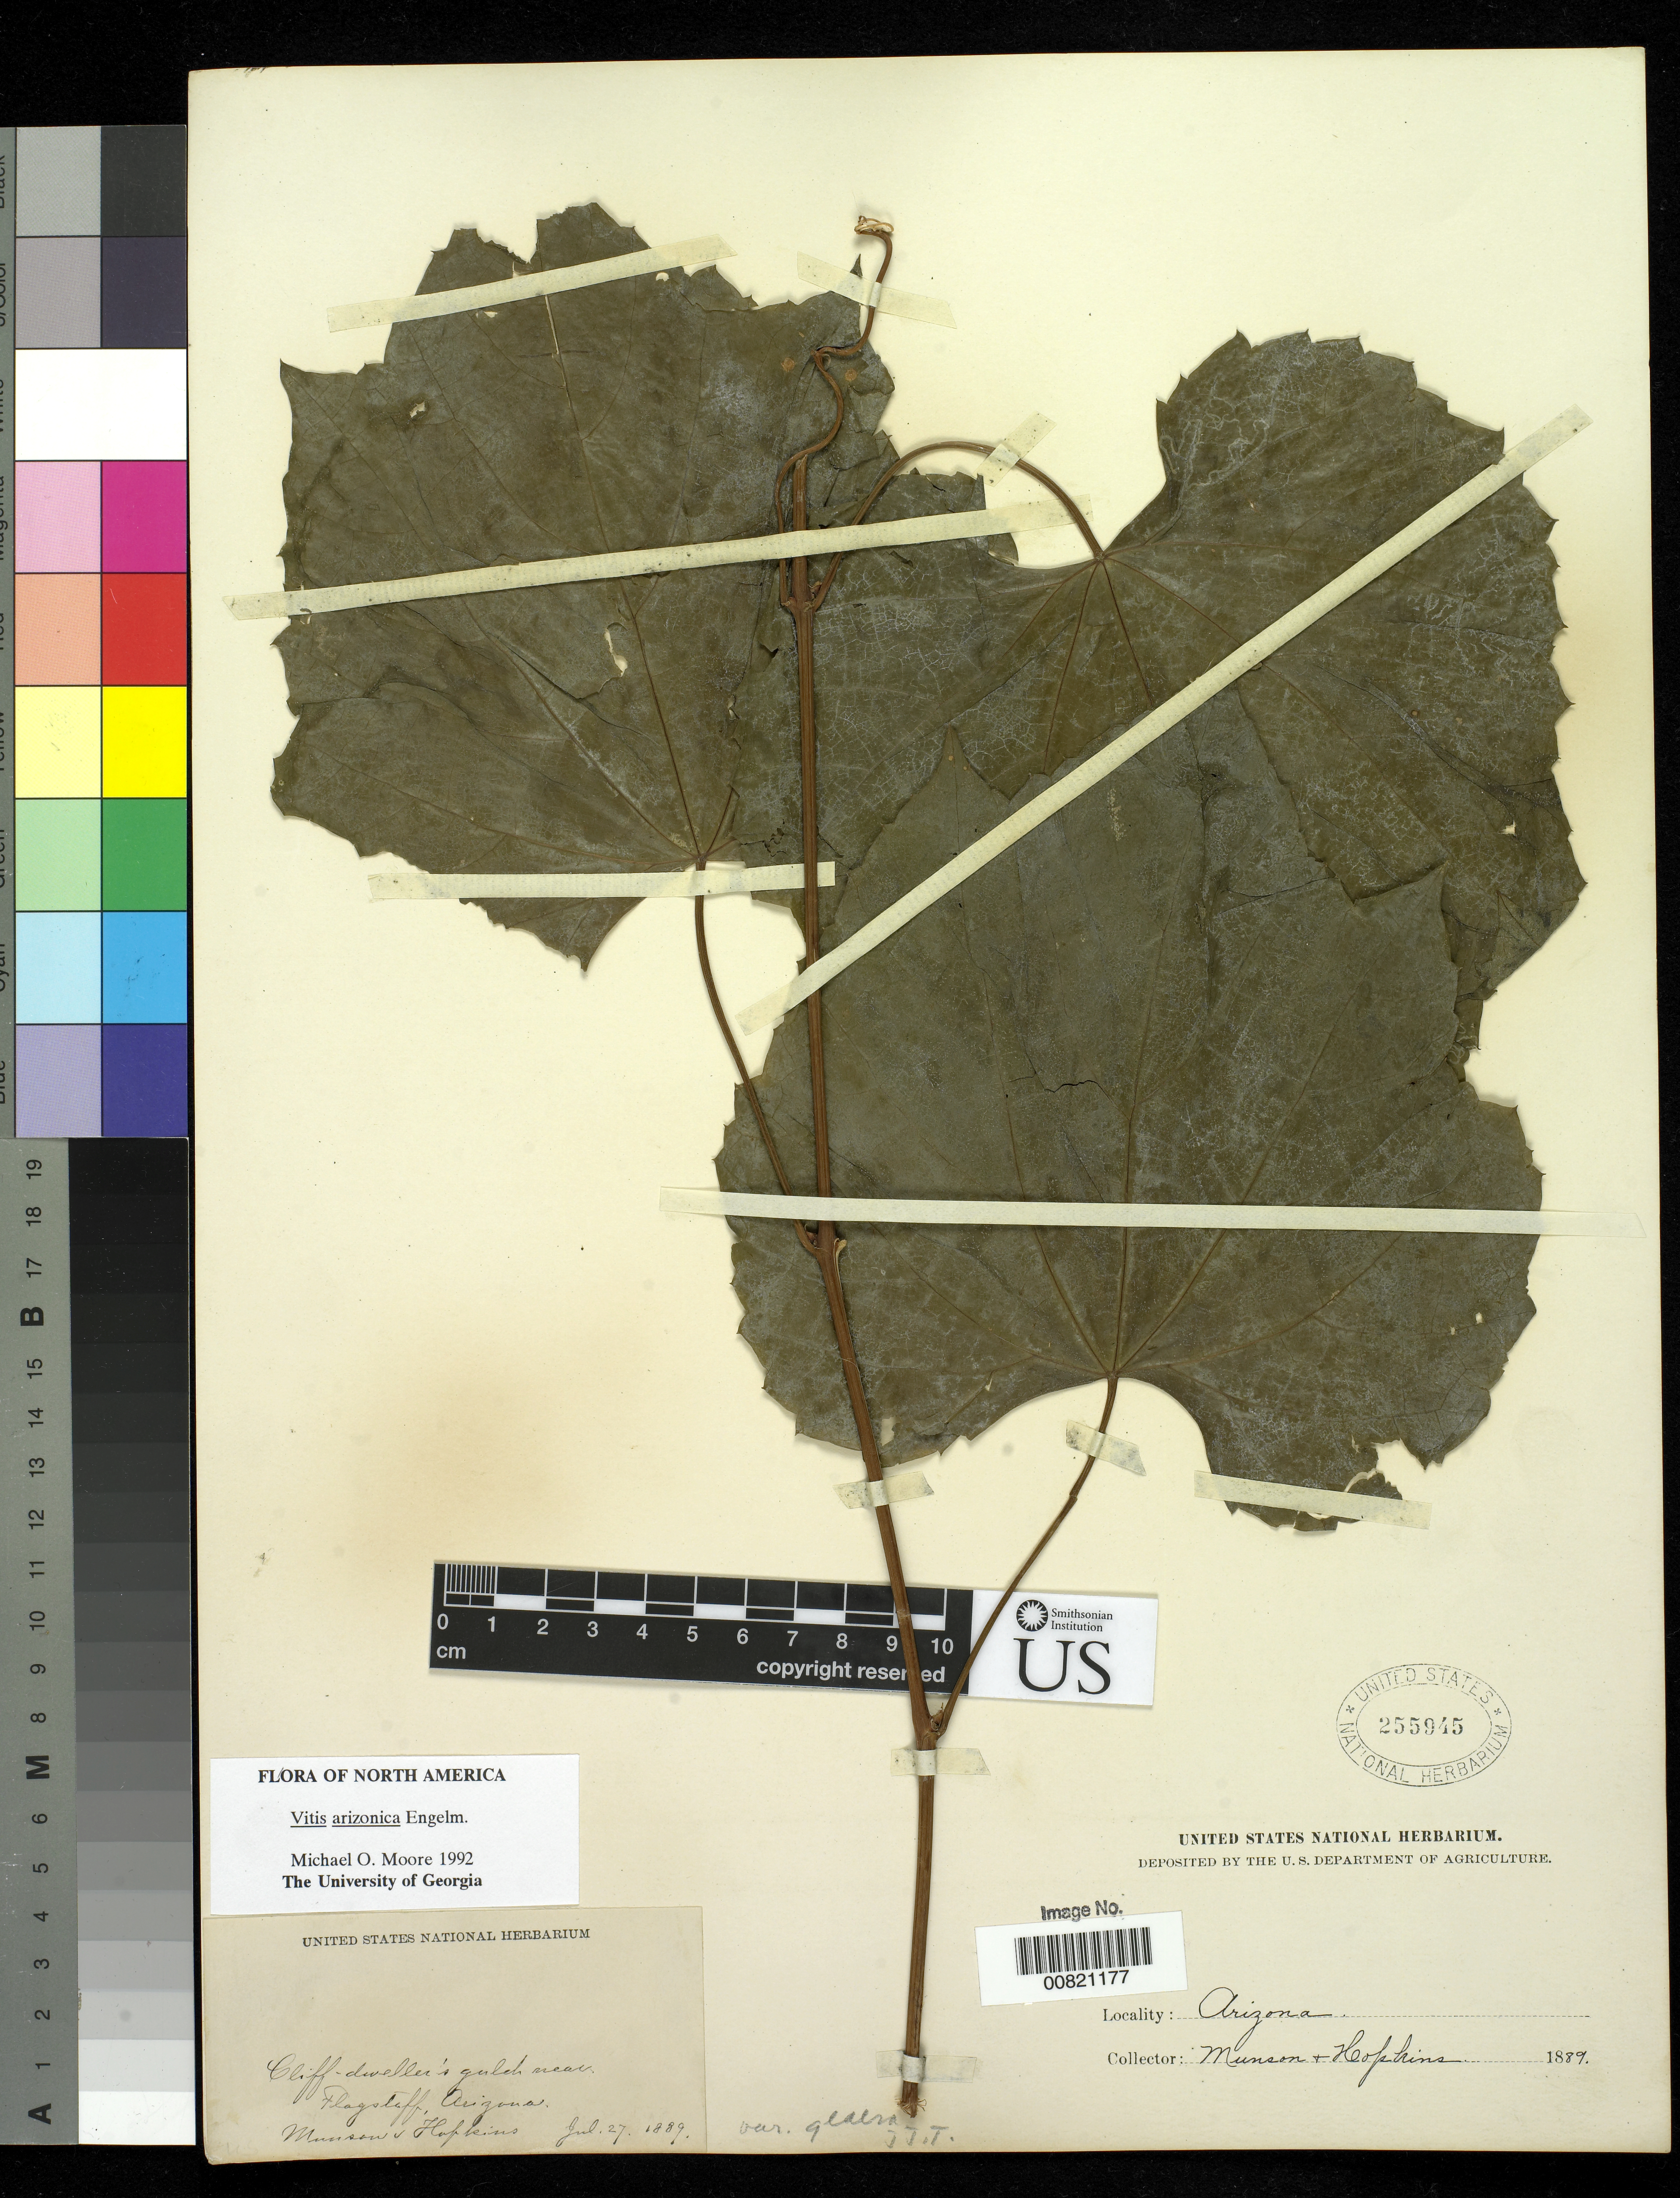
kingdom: Plantae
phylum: Tracheophyta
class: Magnoliopsida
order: Vitales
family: Vitaceae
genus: Vitis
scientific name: Vitis arizonica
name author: Engelm.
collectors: T. V. Munson & -. Hopkins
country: United States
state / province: Arizona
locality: Cliff dweller's gulch near Flagstaff.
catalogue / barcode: US 255945